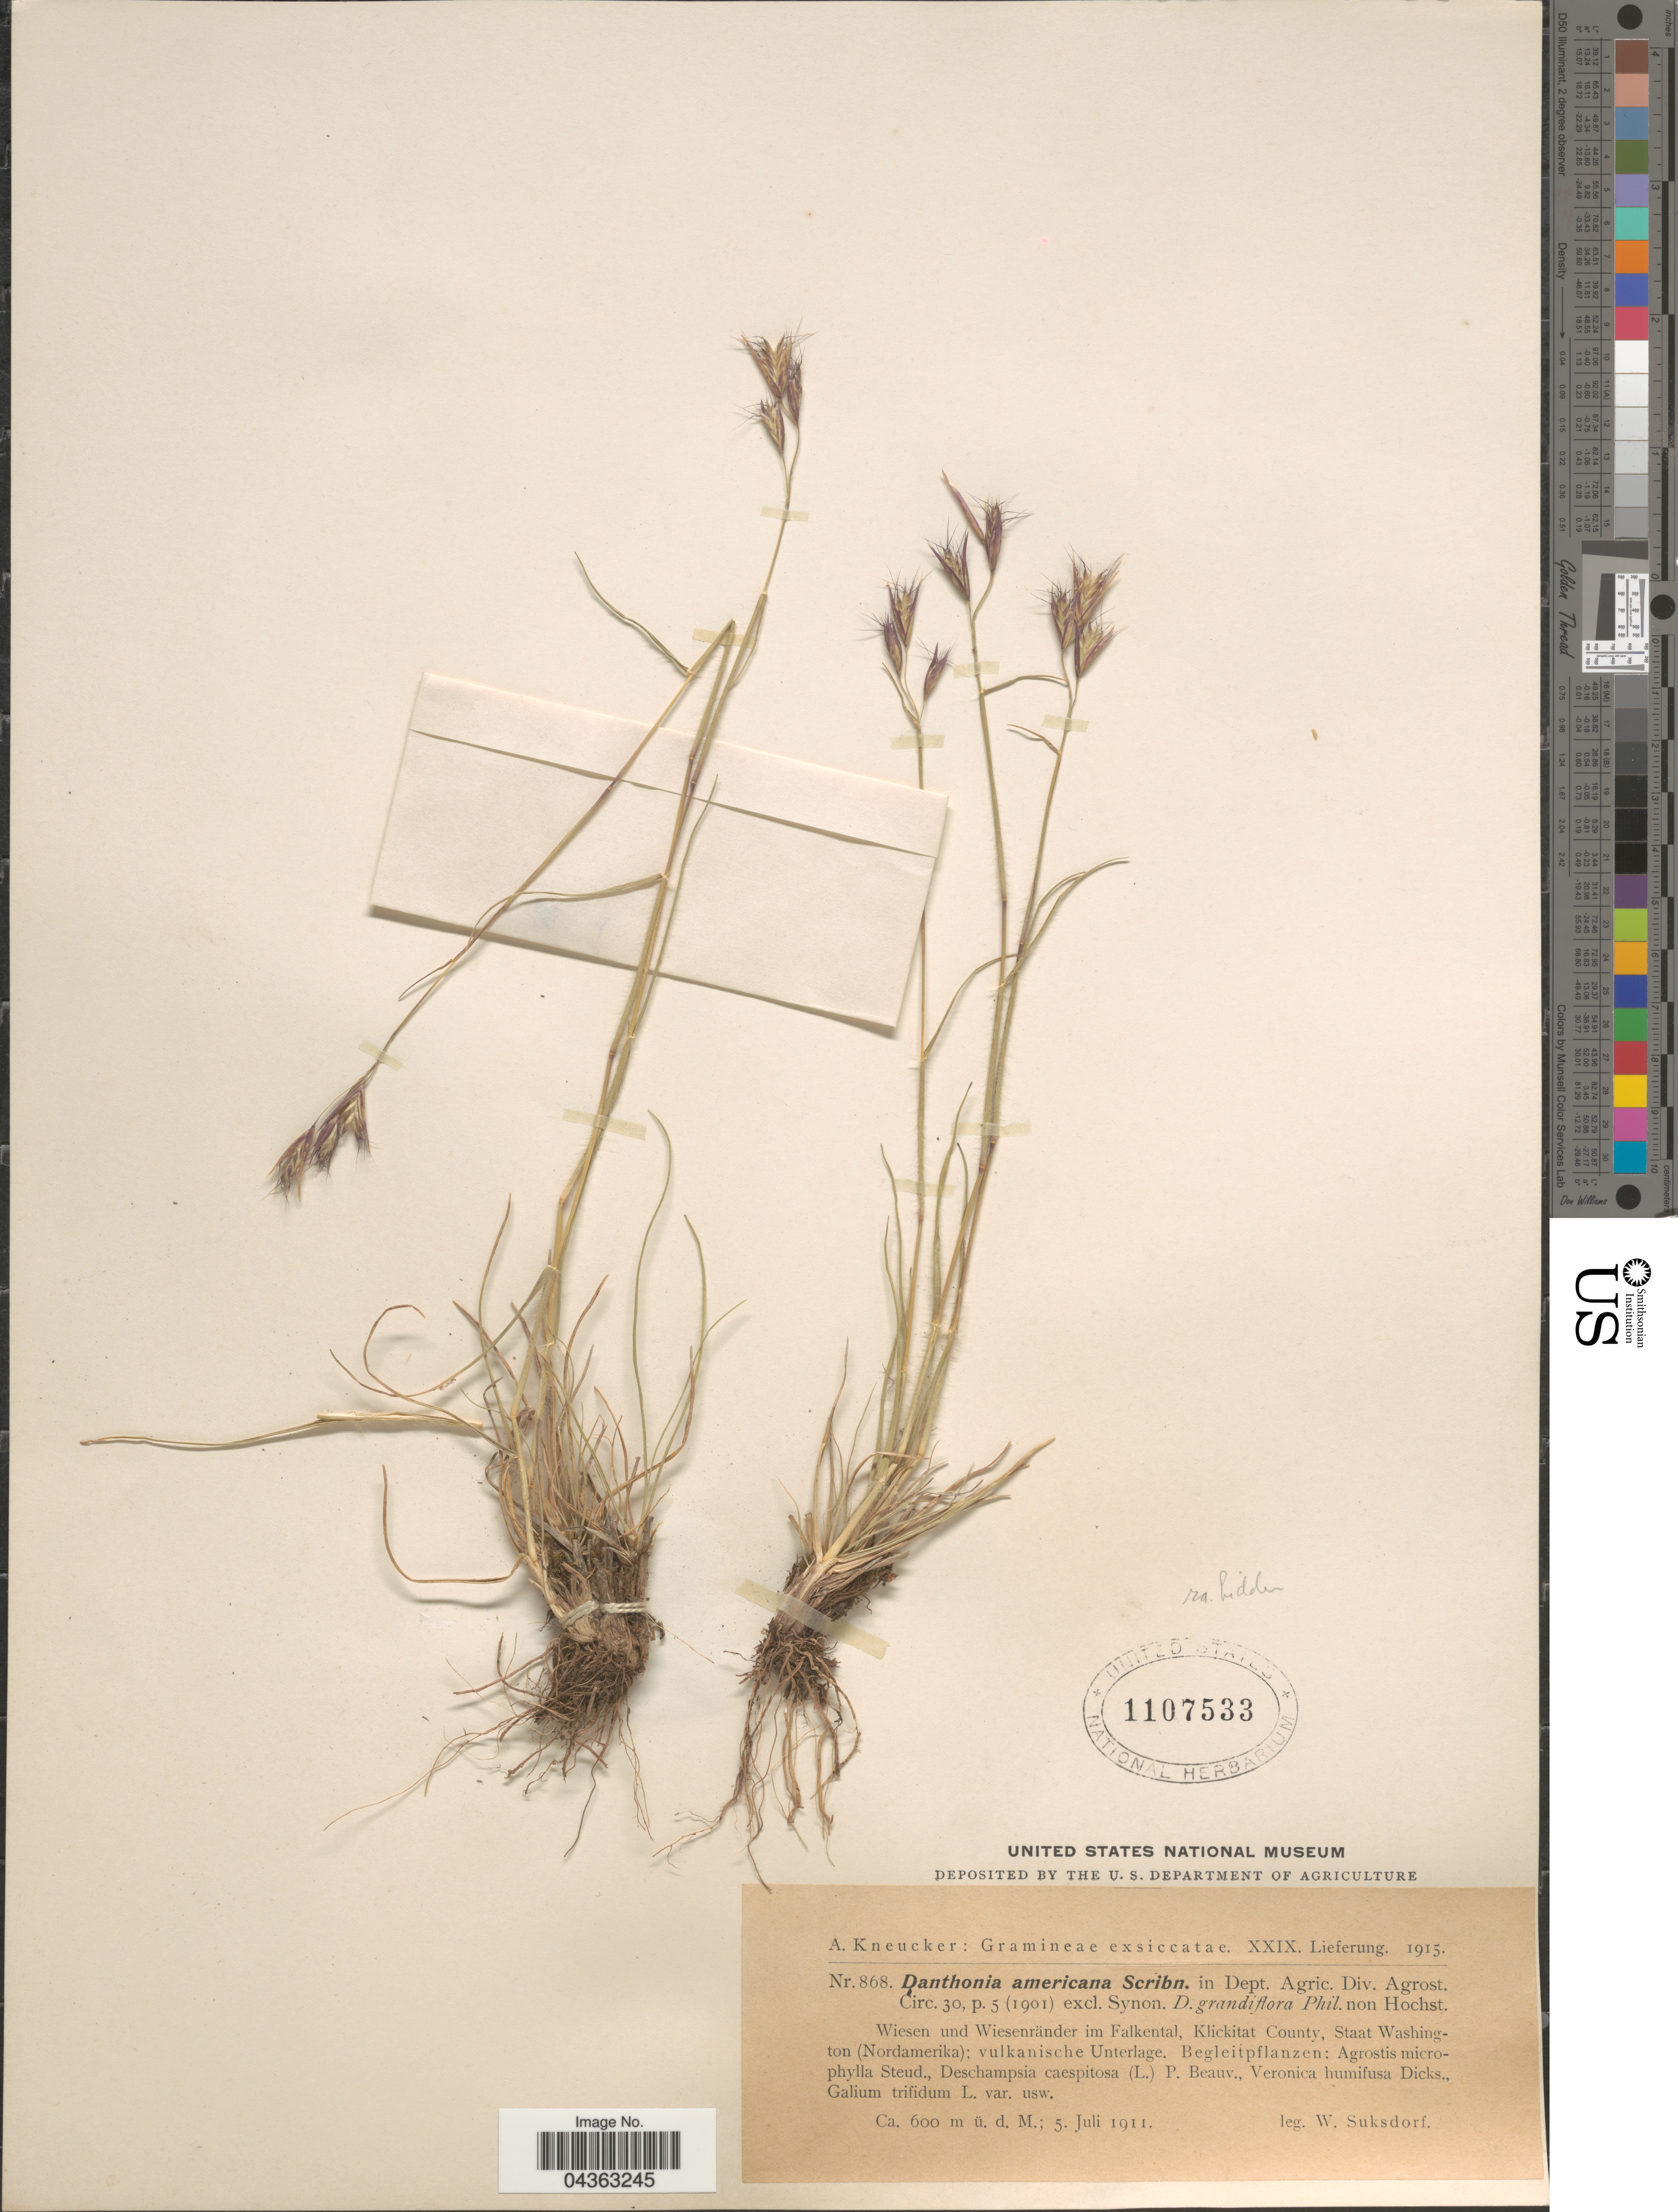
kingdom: Plantae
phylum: Tracheophyta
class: Liliopsida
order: Poales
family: Poaceae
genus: Danthonia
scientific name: Danthonia californica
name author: Bol.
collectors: W. N. Suksdorf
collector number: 868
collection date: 1911-07-05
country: United States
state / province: Washington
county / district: Klickitat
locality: Wiesen und Wiesenränder im Falkental, Klickitat County, Staat Washington (Nordamerika); vulkanische Unterlage.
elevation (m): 600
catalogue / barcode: US 1107533